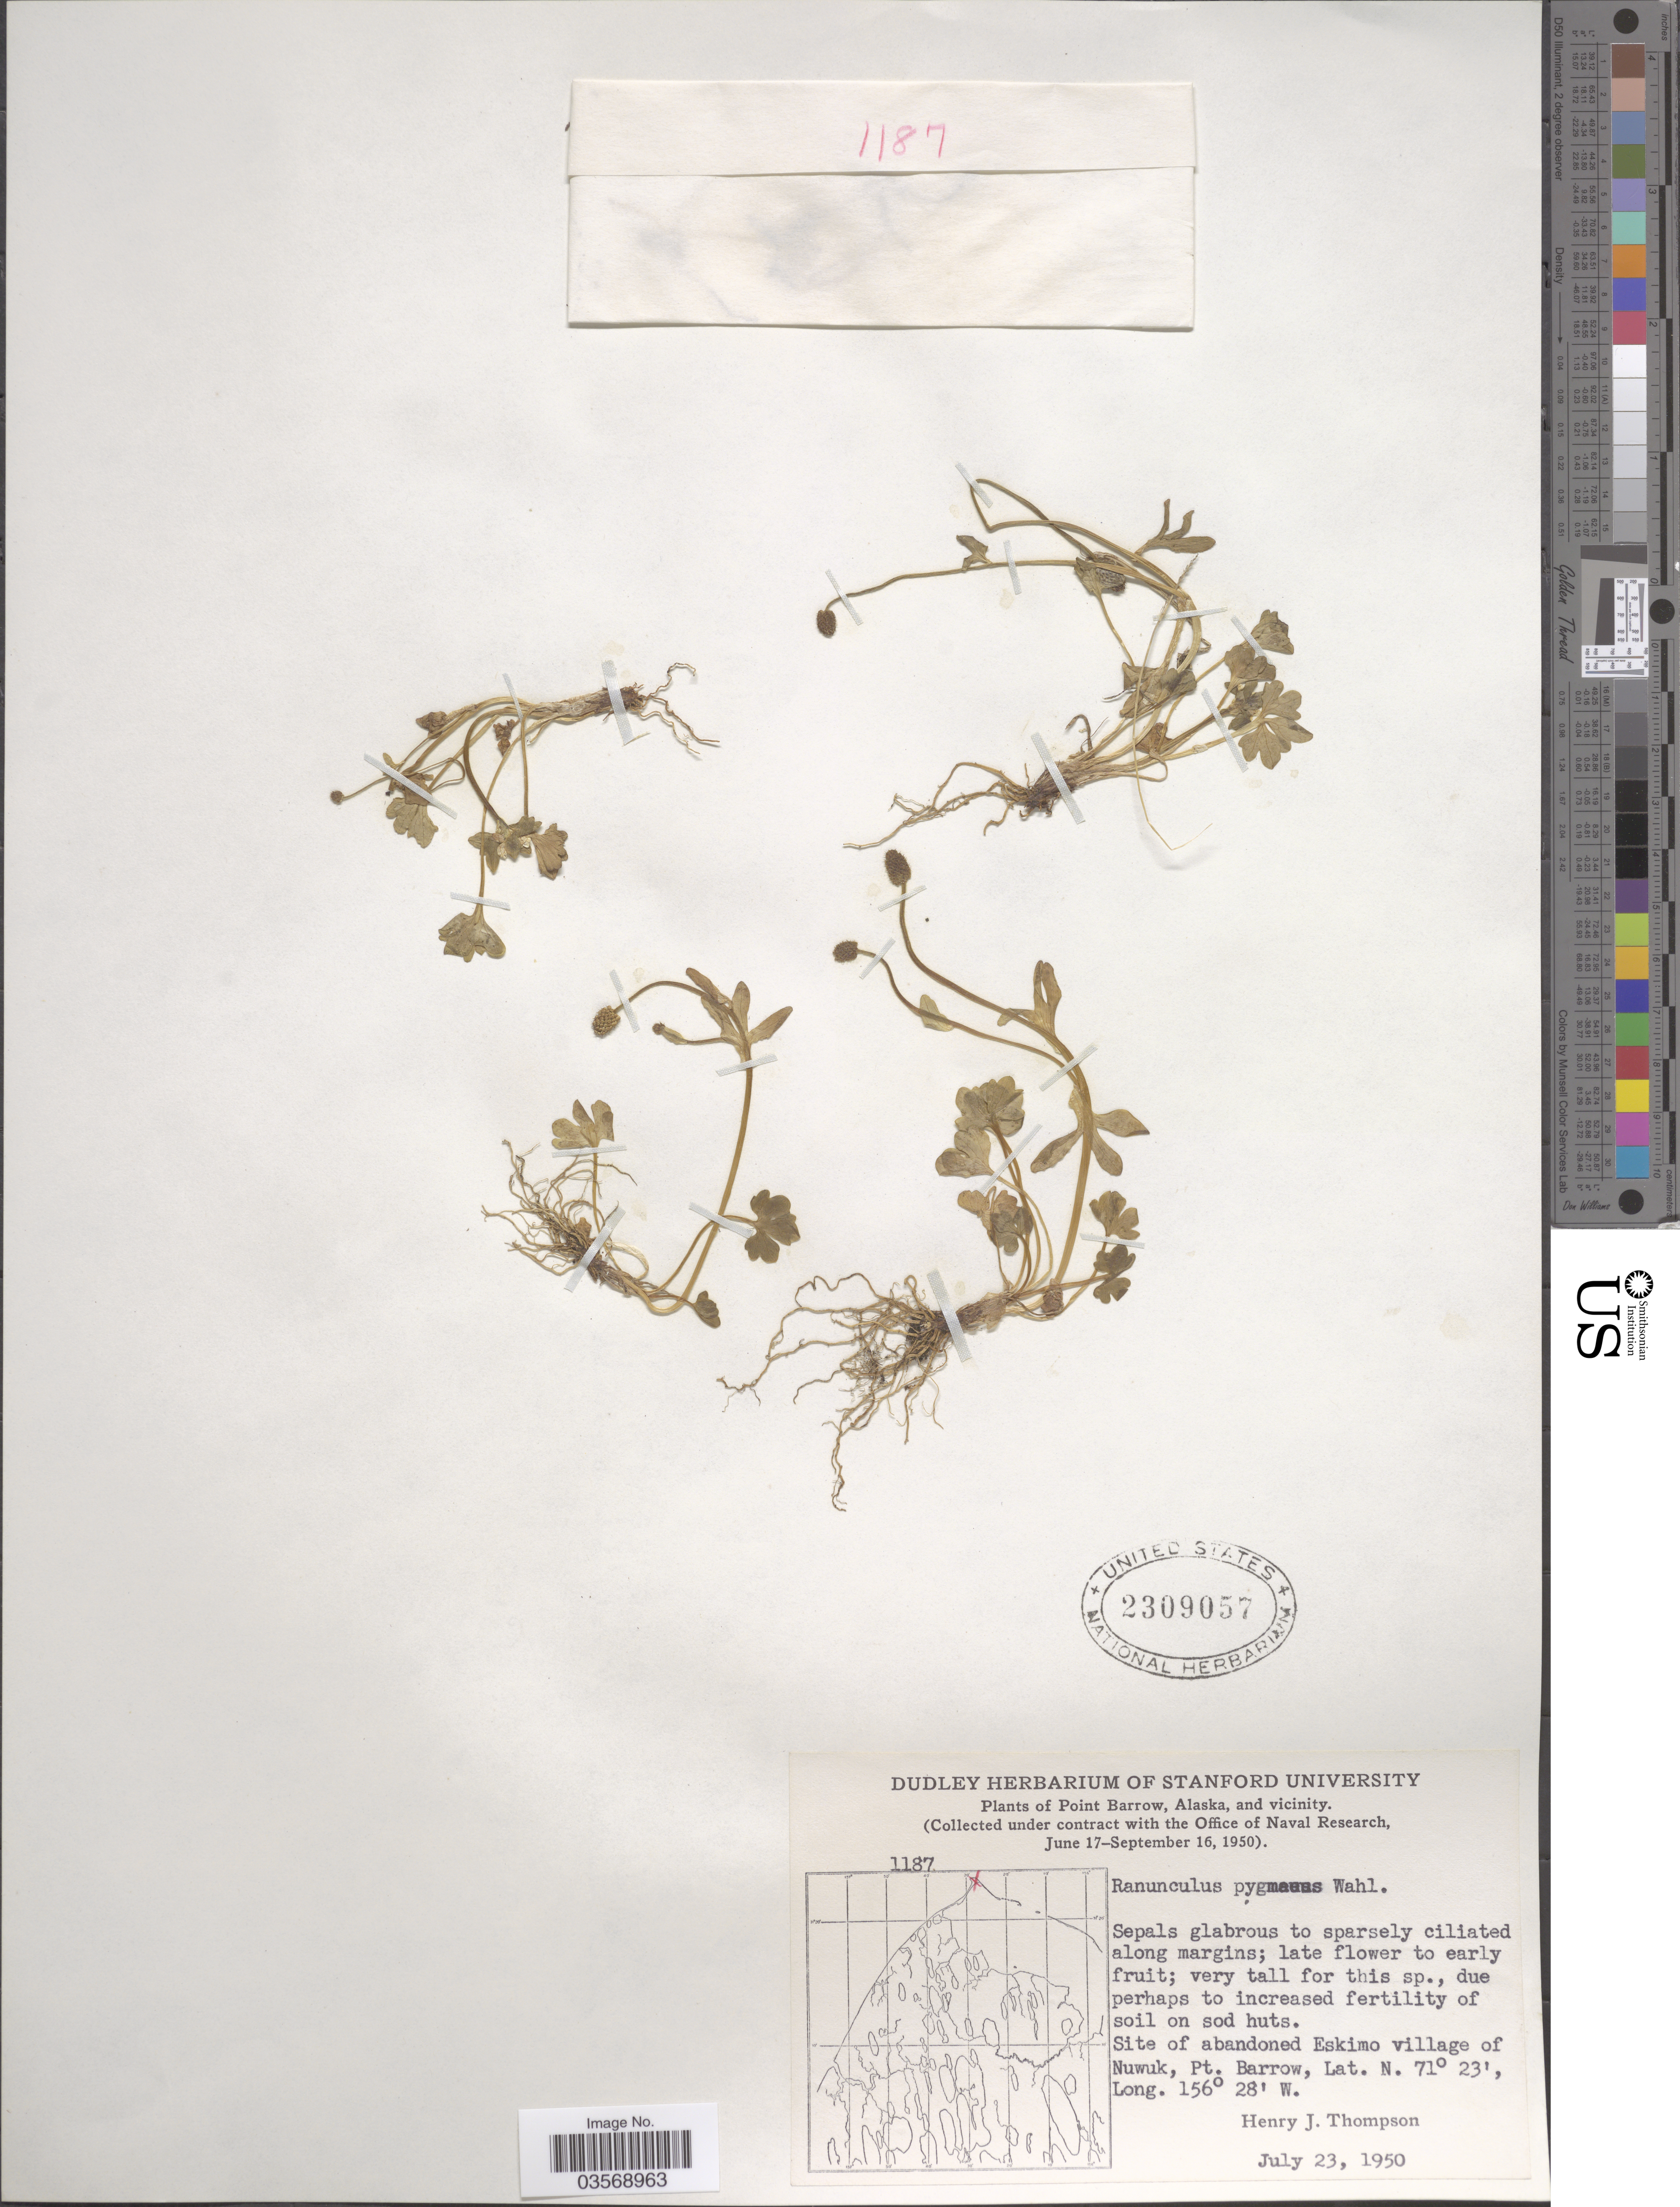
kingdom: Plantae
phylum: Tracheophyta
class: Magnoliopsida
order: Ranunculales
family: Ranunculaceae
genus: Ranunculus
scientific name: Ranunculus pygmaeus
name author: Wahlenb.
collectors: H. J. Thompson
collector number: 1187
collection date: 1950-07-23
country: United States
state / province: Alaska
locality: Point Barrow, Alaska, and vicinity. Site of abandoned Eskimo village of Nuwuk, Pt. Barrow.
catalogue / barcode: US 2309057